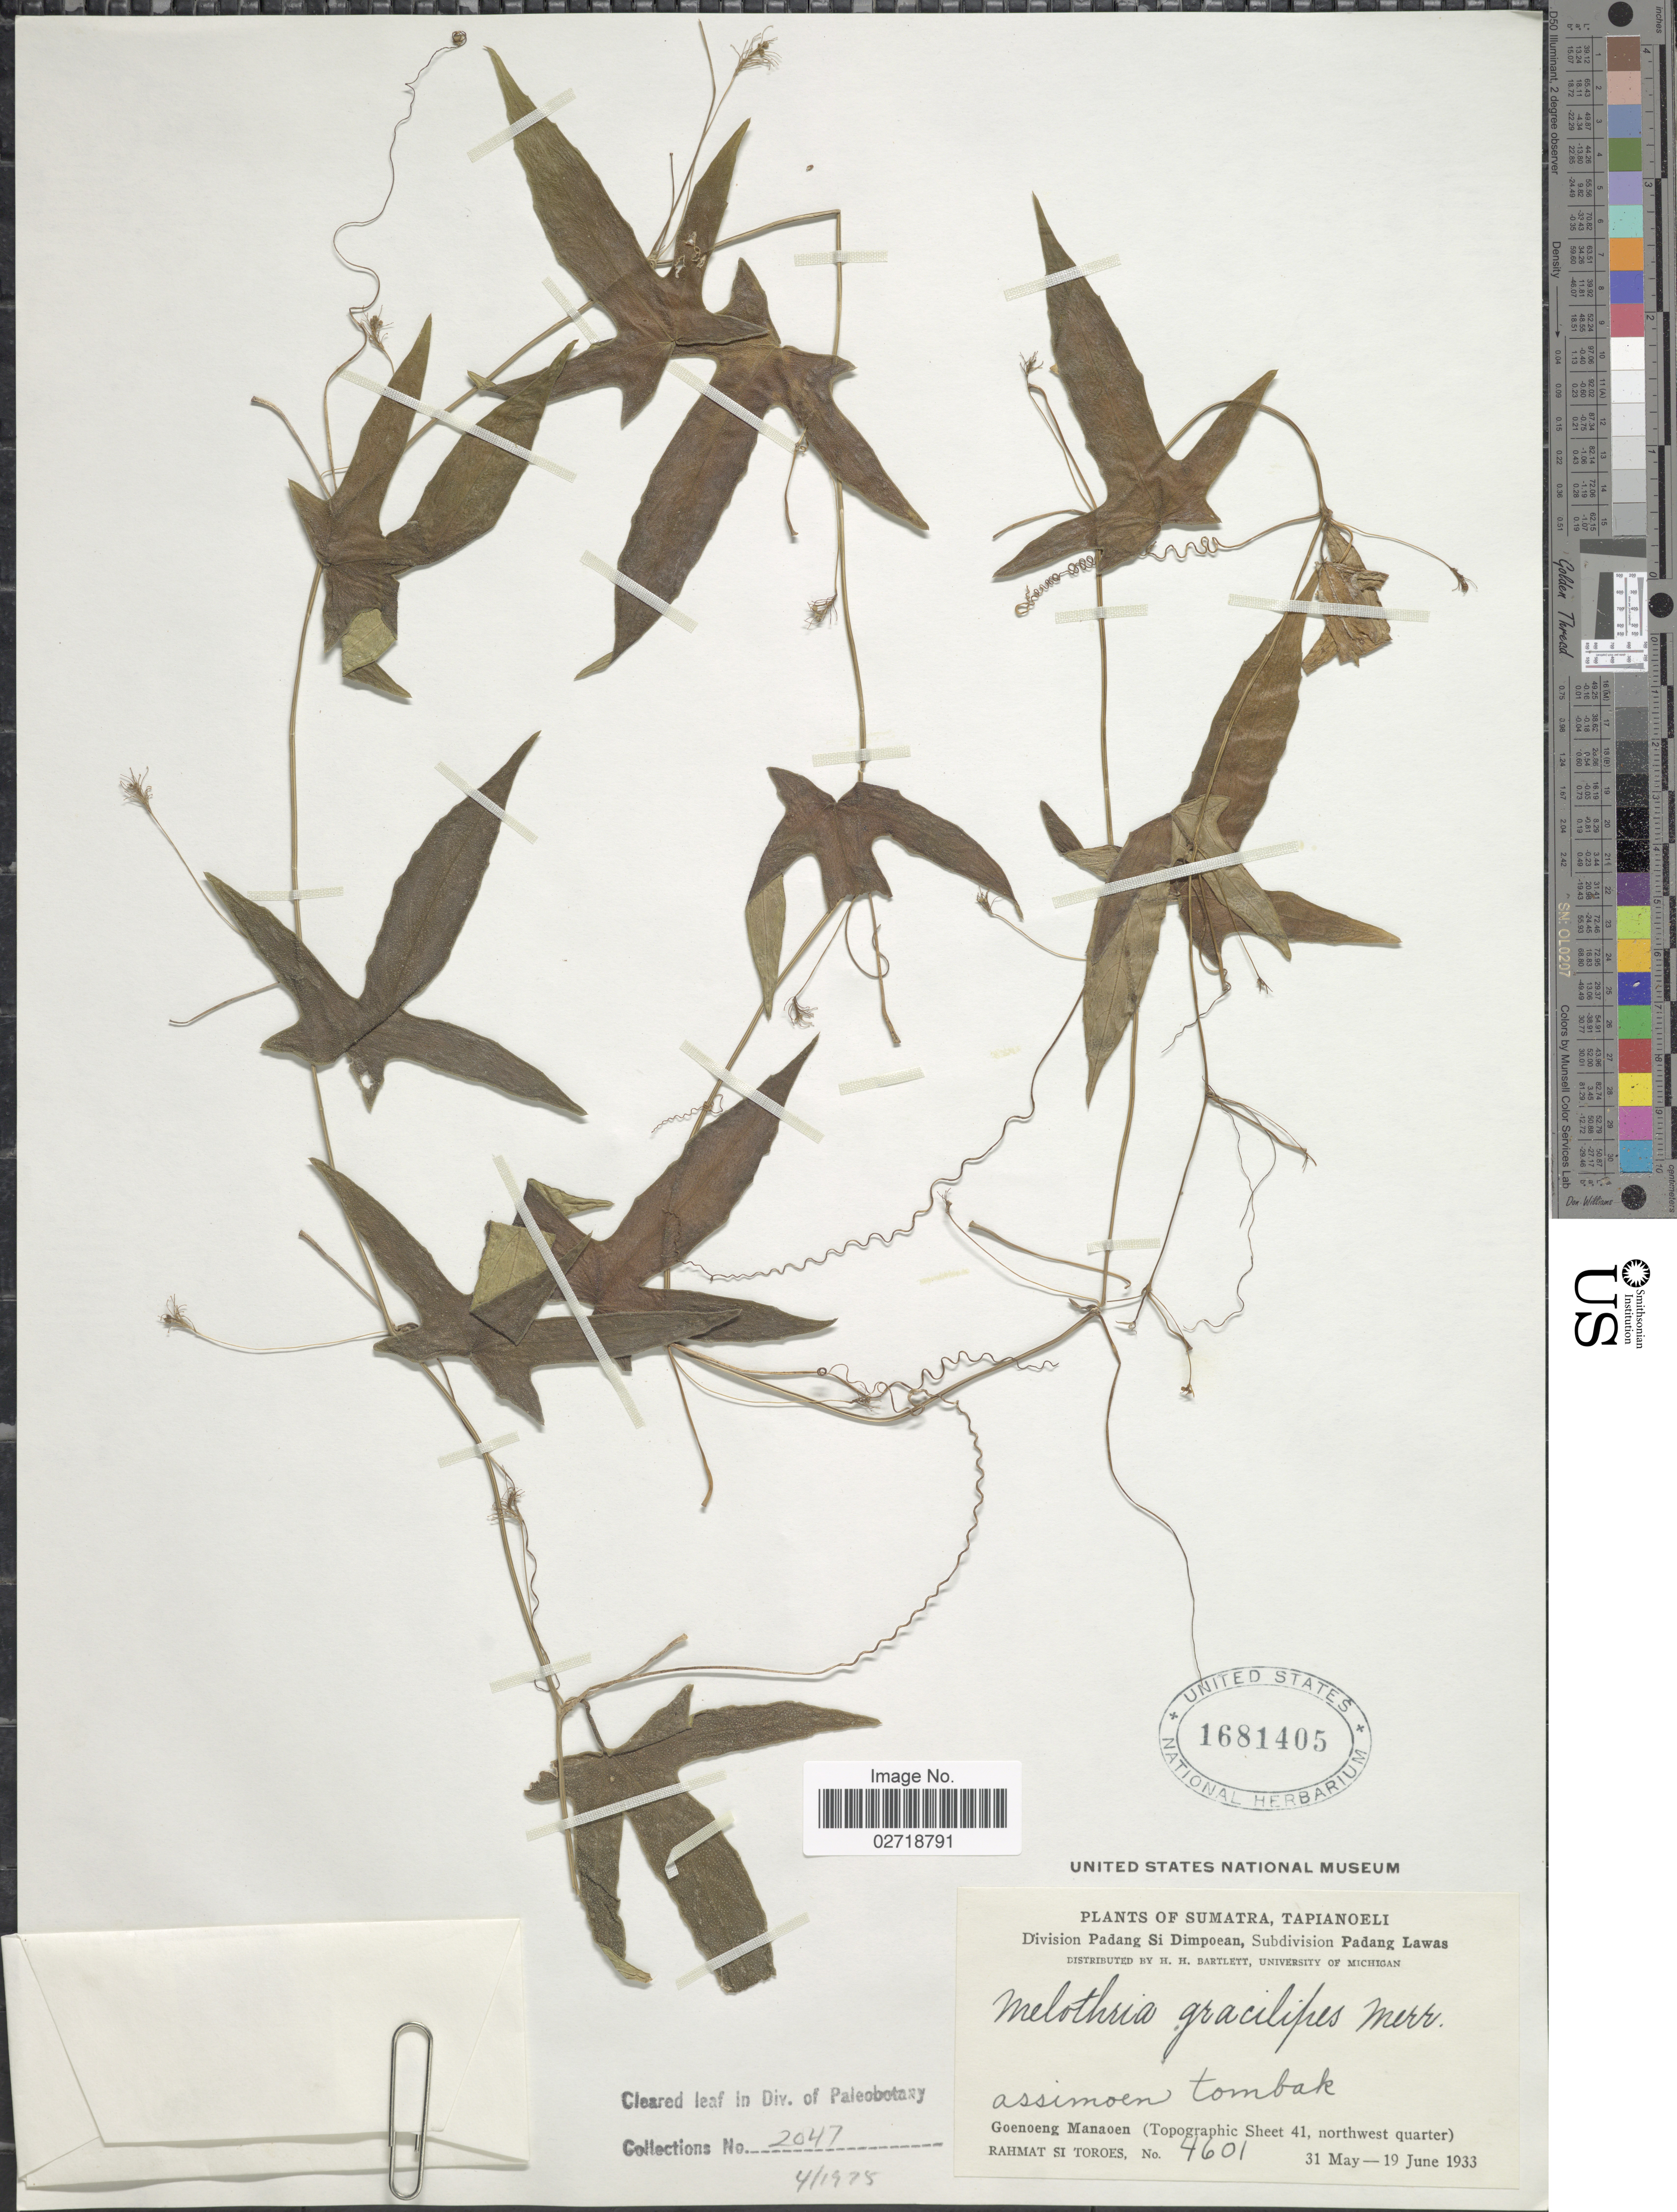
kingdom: Plantae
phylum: Tracheophyta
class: Magnoliopsida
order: Cucurbitales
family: Cucurbitaceae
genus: Scopellaria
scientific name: Scopellaria marginata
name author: (Blume) W.J. de Wilde & Duyfjes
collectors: Rahmat Si Boeea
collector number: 4601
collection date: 1933-05-31/1933-06-19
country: Indonesia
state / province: Sumatra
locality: Tapianoeli. Division Padang Si Dimpoean, Subdivision Padang Lawas. Goenoeng Manaoen (Topographic Sheet 41, northwest quarter)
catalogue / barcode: US 1681405